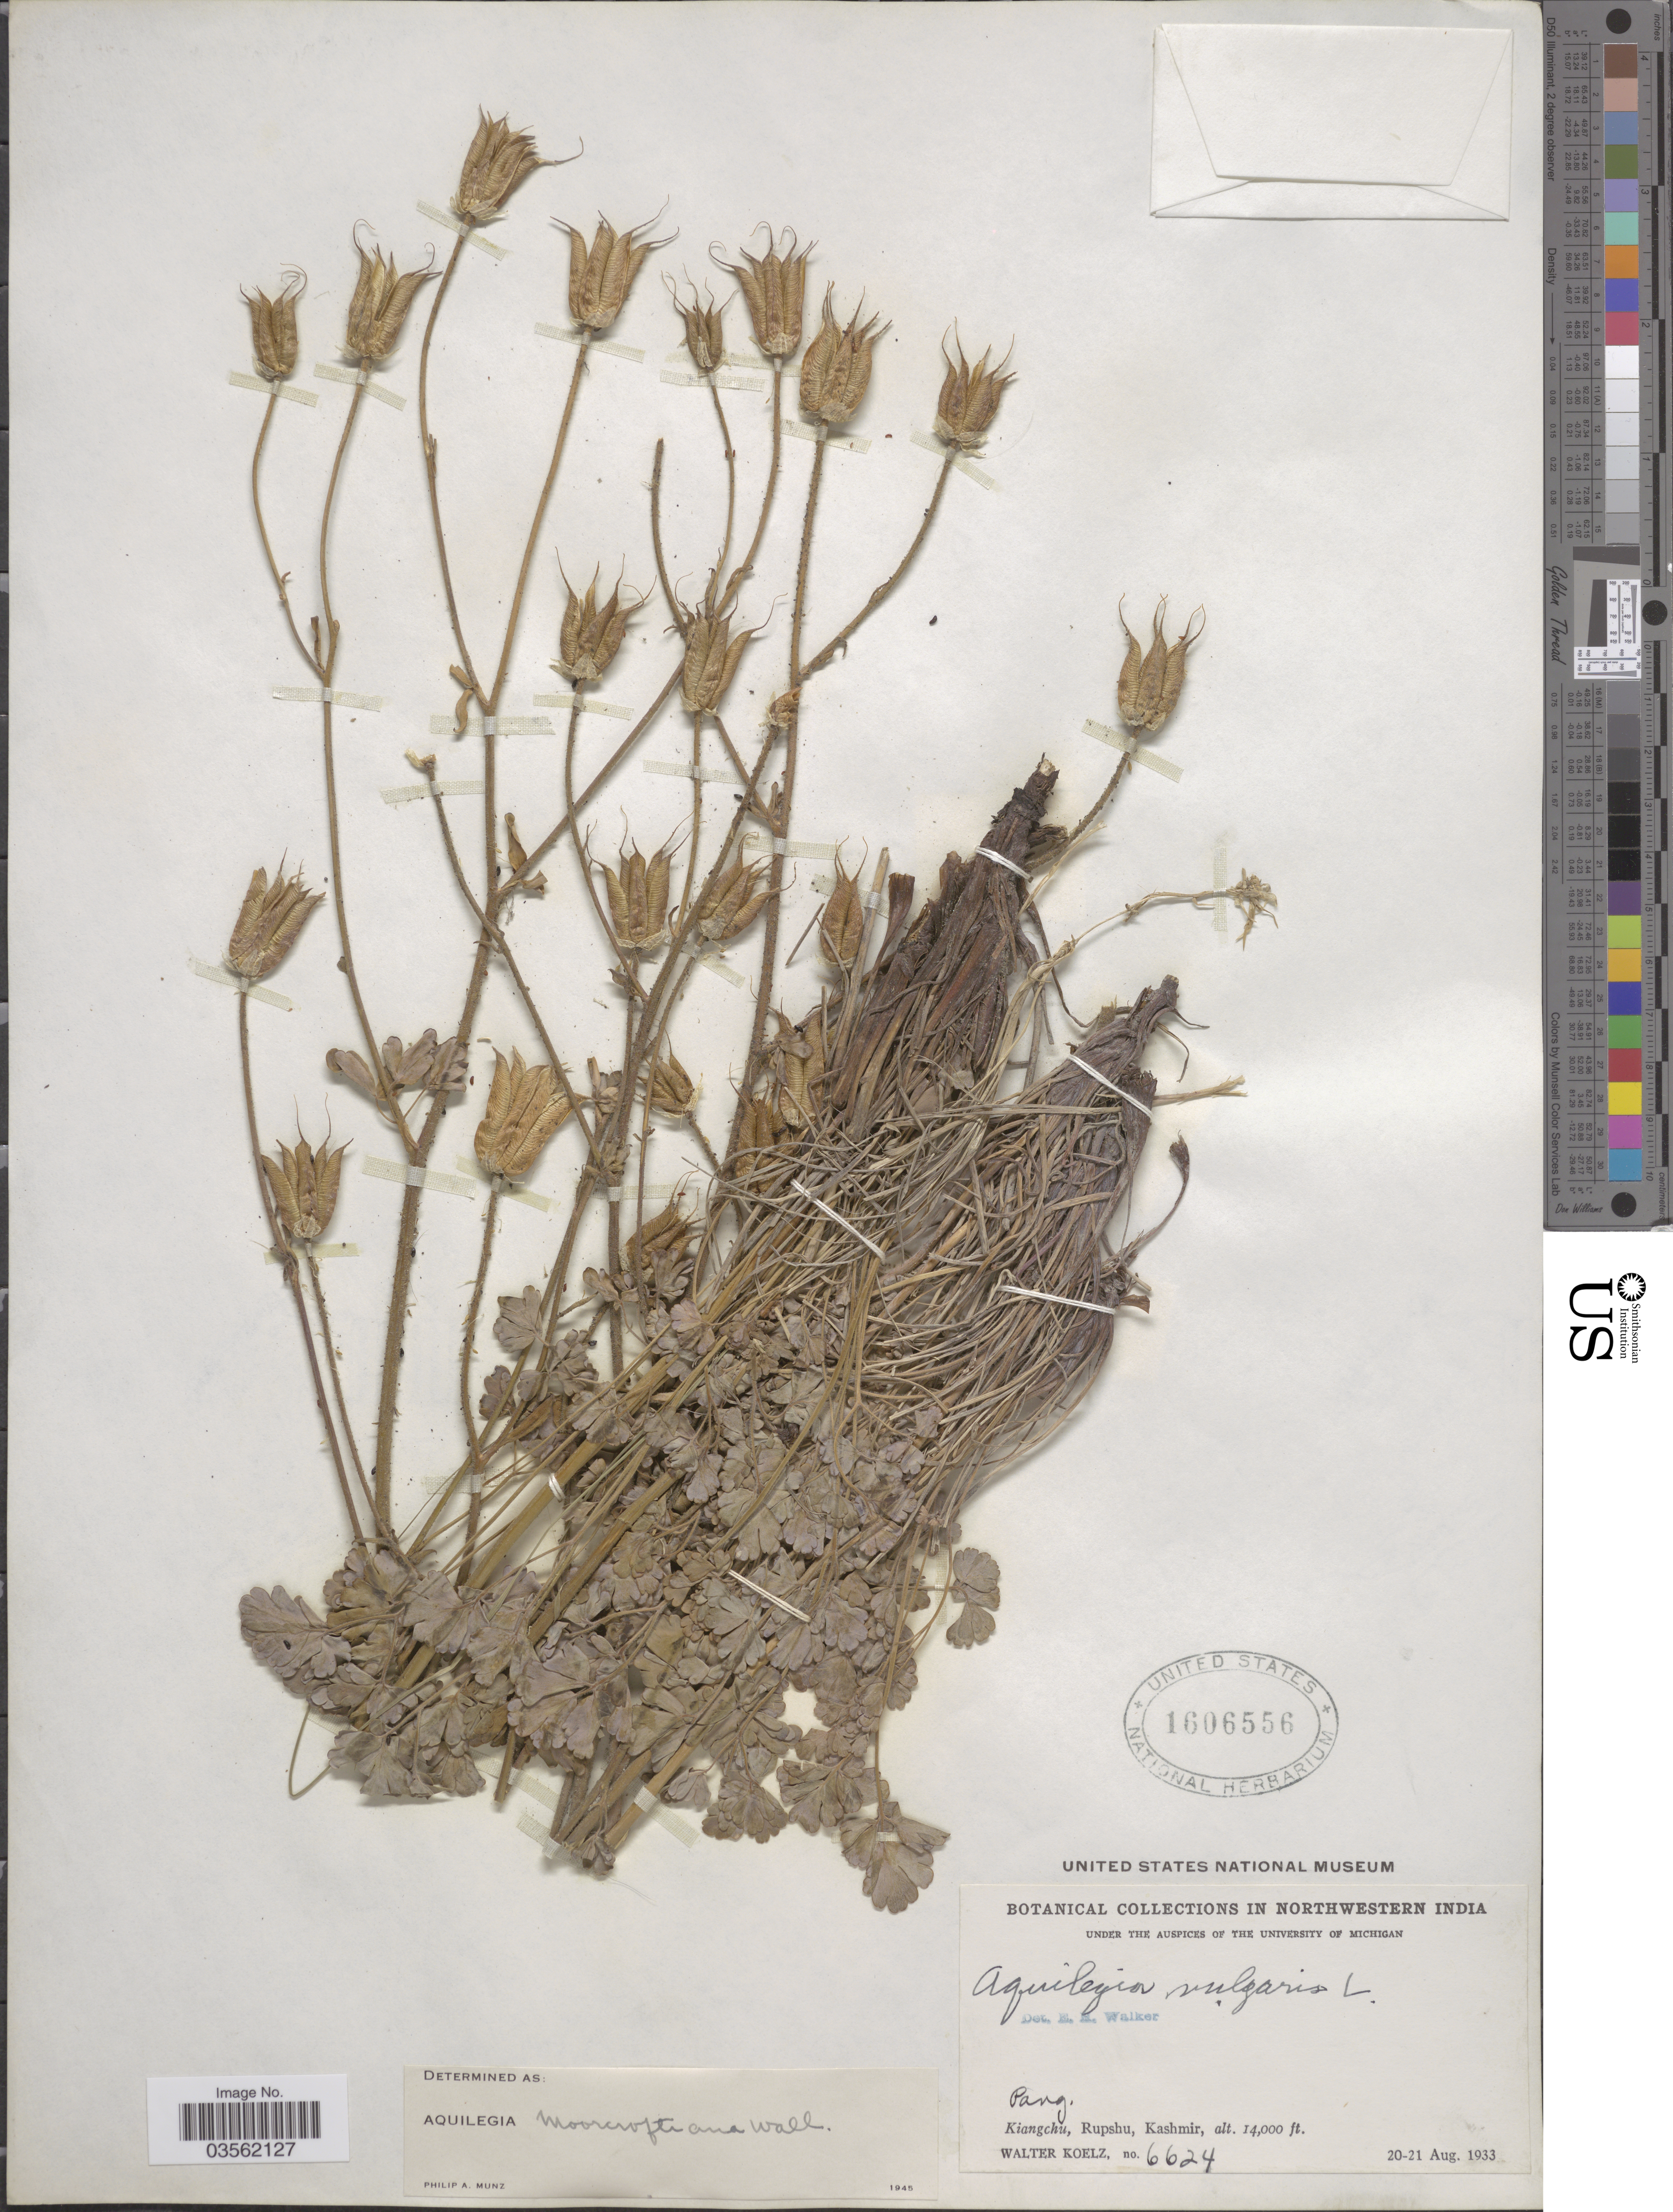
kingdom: Plantae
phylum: Tracheophyta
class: Magnoliopsida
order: Ranunculales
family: Ranunculaceae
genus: Aquilegia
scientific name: Aquilegia moorcroftiana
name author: Wall. ex Royle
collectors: W. N. Koelz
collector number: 6624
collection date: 1933-08-20/1933-08-21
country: India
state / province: Jammu and Kashmir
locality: Northwestern India. Pang. Kiangchu, Rupshu, Kashmir.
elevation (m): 4267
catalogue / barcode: US 1606556